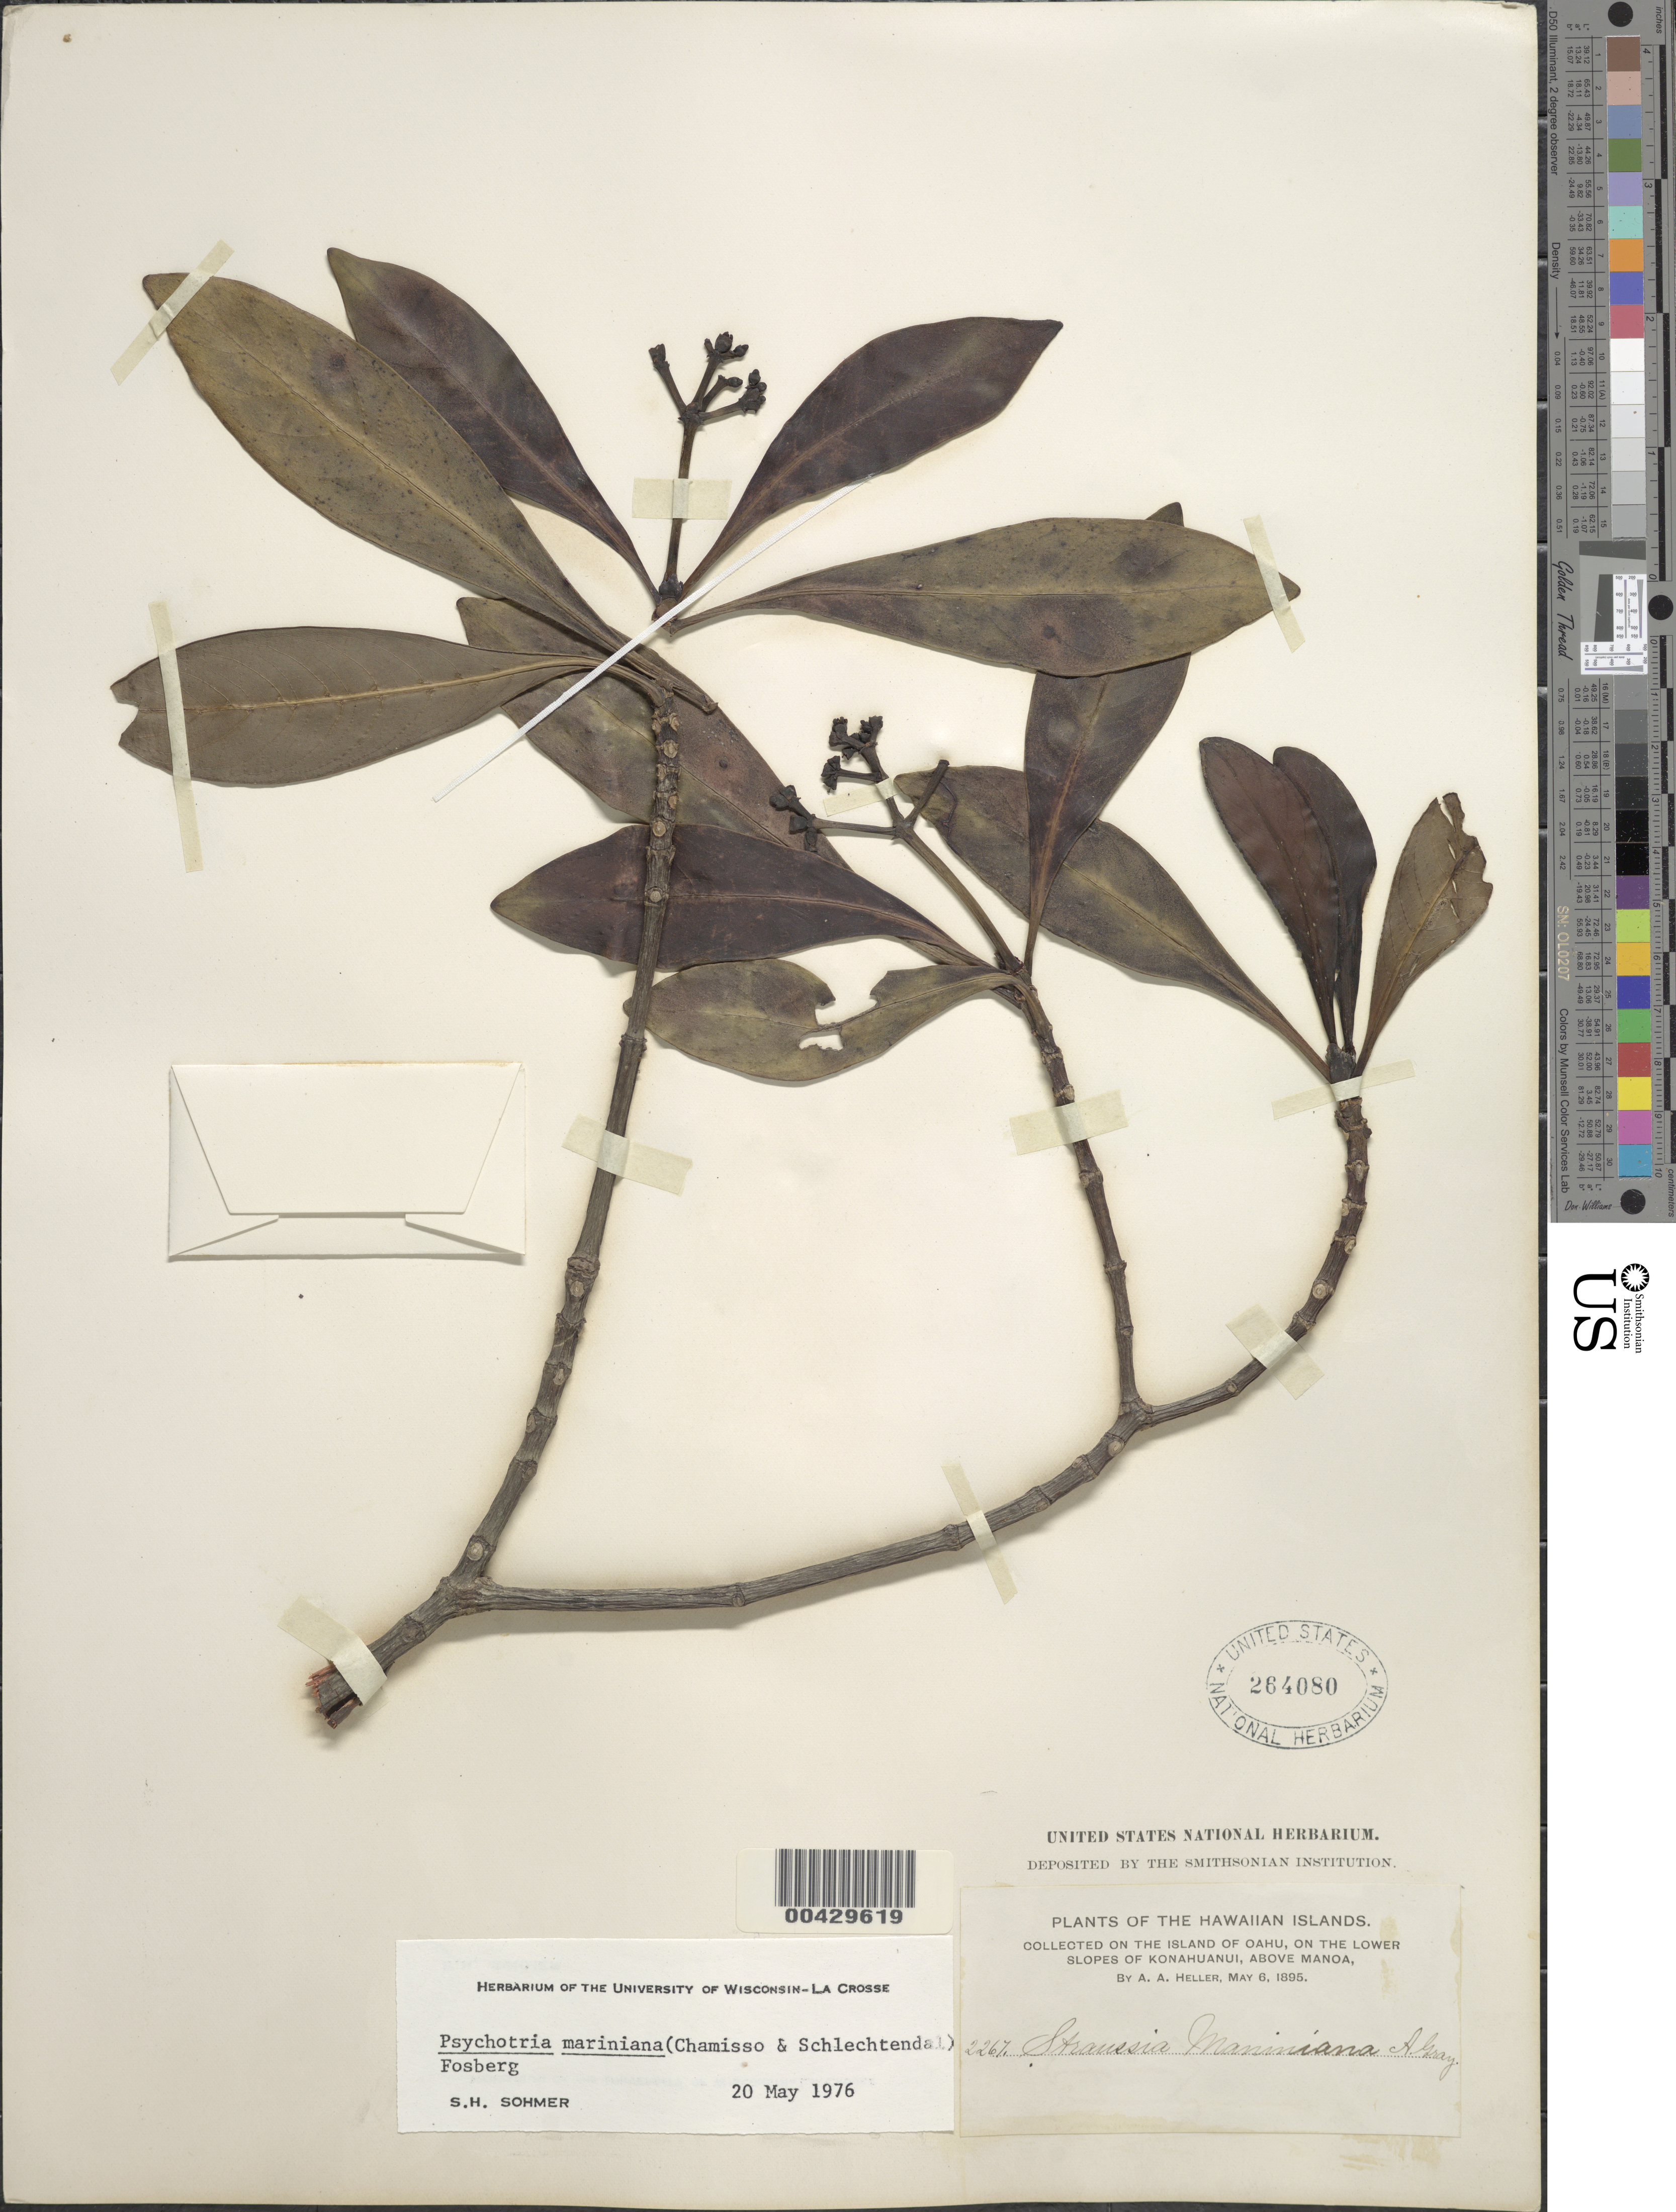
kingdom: Plantae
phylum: Tracheophyta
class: Magnoliopsida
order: Gentianales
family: Rubiaceae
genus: Psychotria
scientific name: Psychotria mariniana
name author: (Cham. & Schltdl.) Fosberg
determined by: Sohmer, S. H.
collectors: A. A. Heller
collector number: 2267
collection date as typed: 6 May 1895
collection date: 1895-05-06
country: United States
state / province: Hawaii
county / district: Honolulu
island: Oahu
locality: on the lower slopes of konahuanui, above Manoa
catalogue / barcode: US 264080